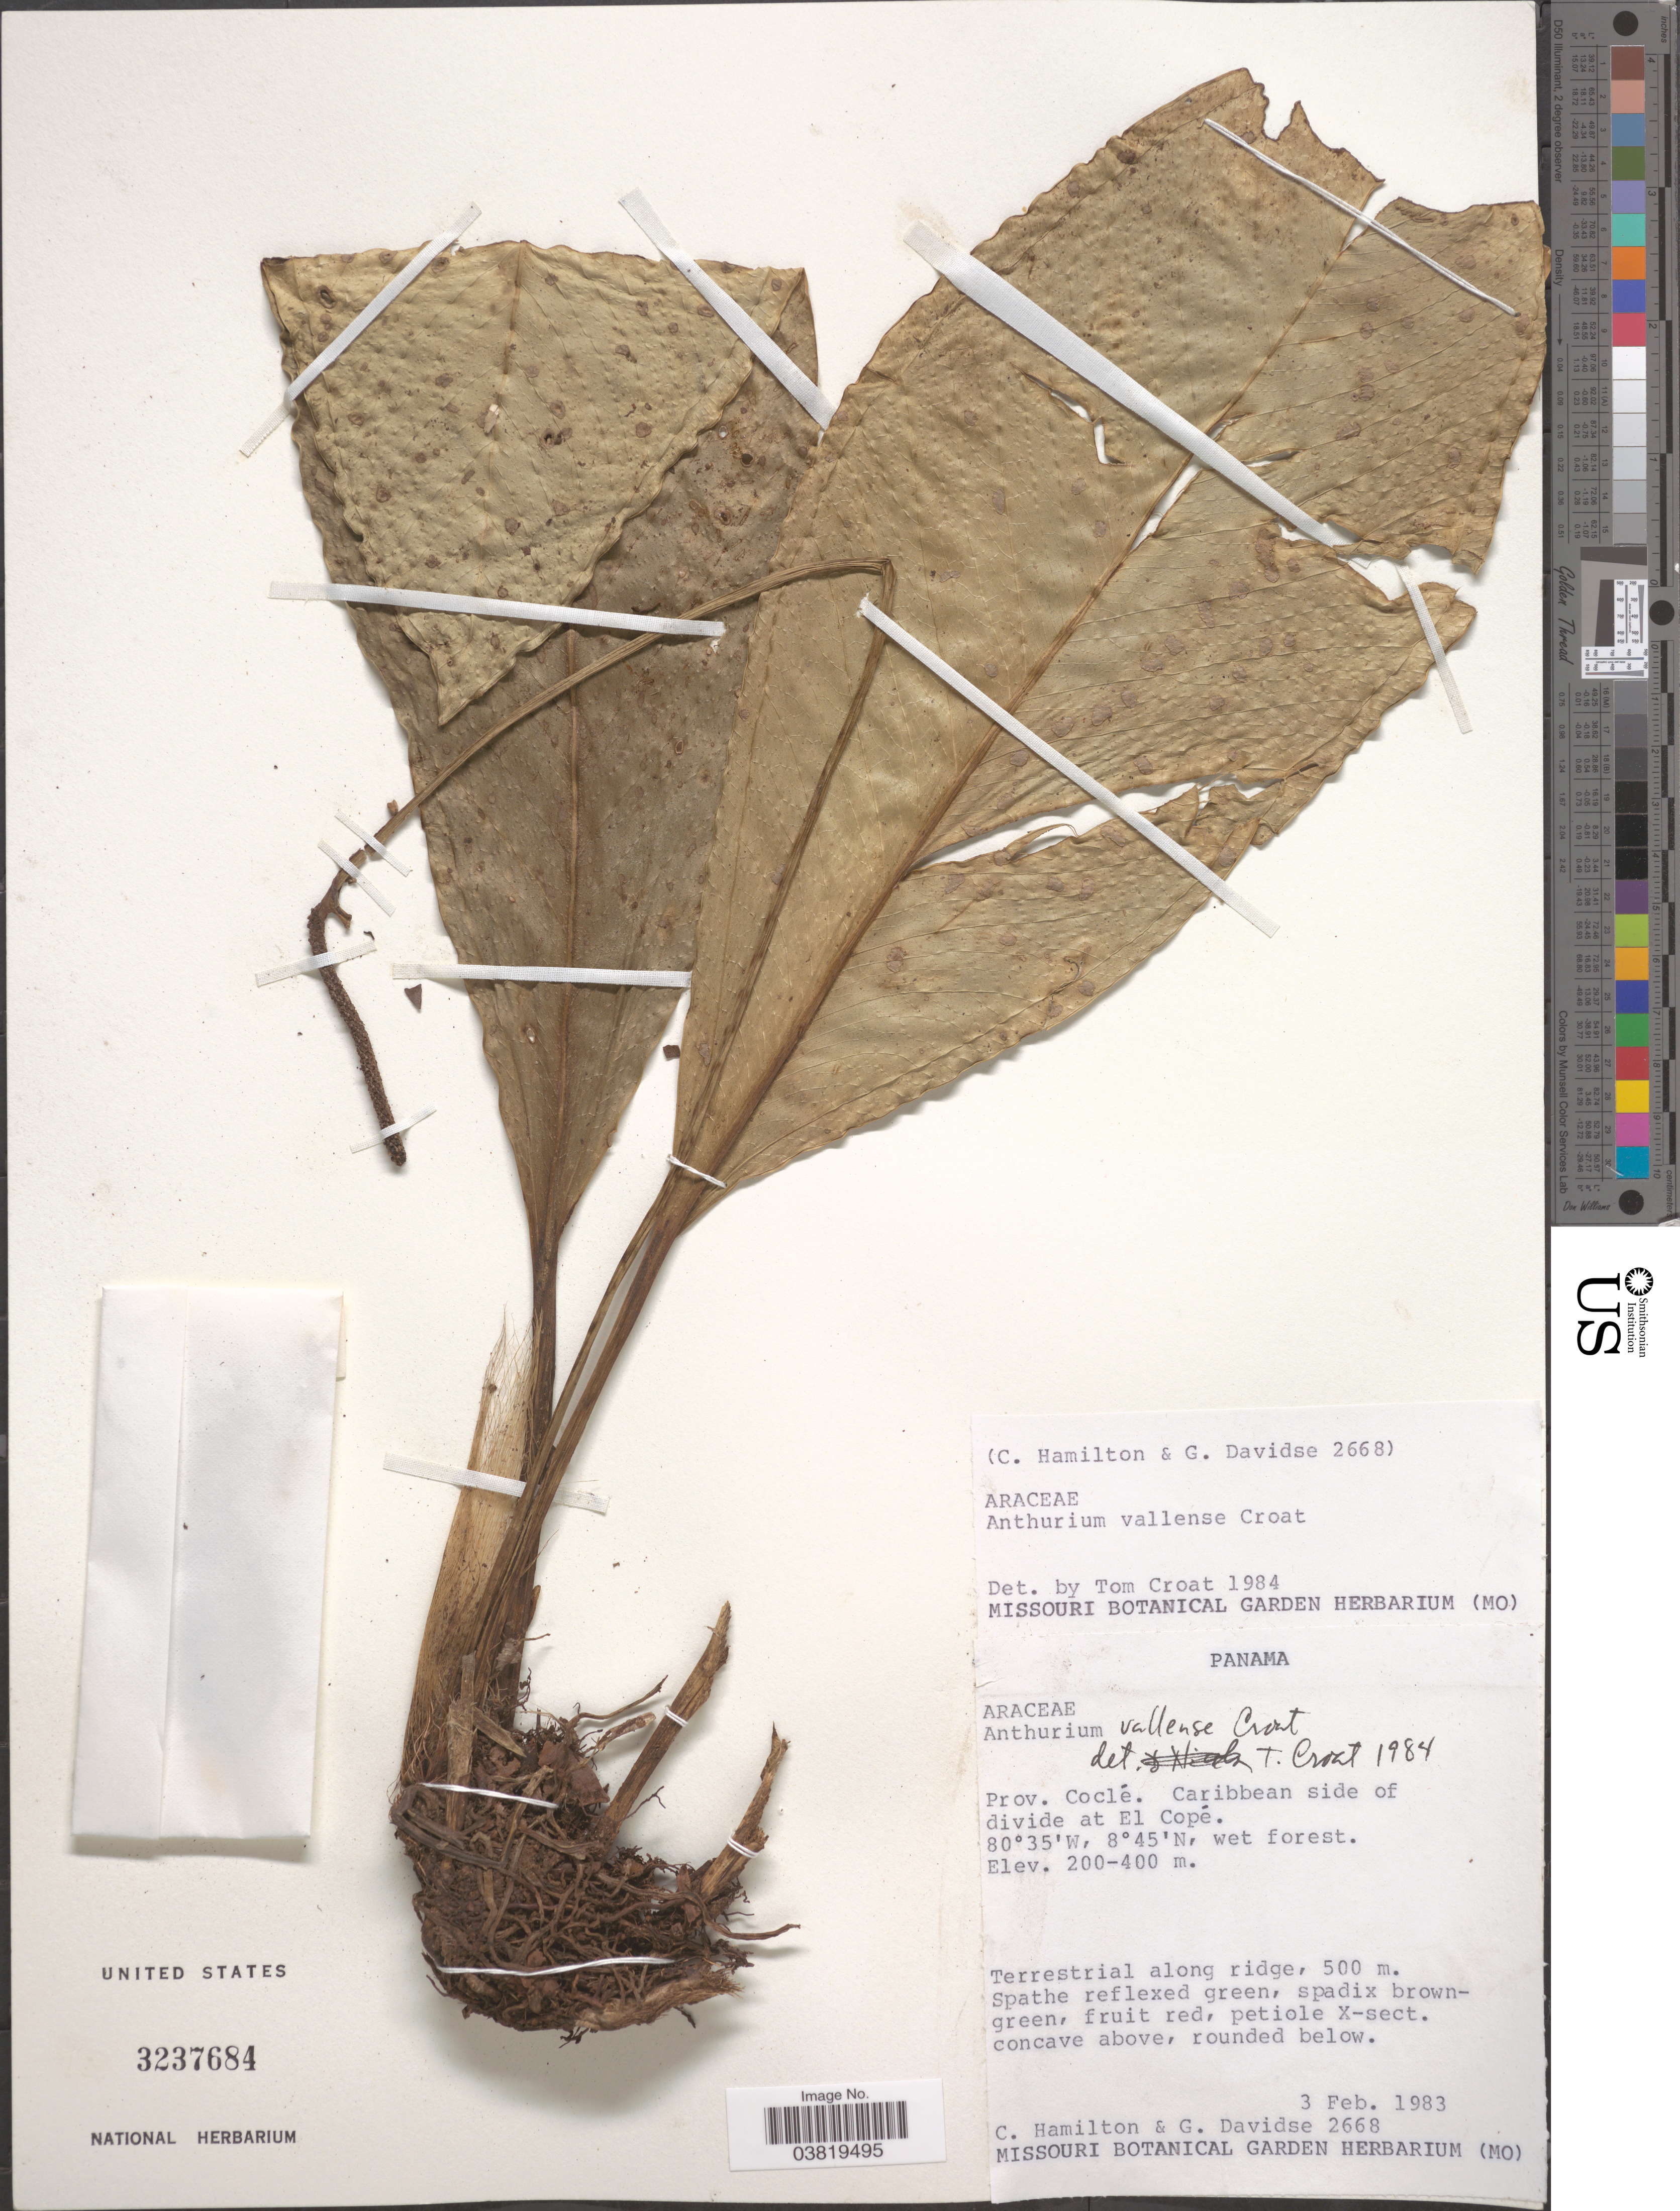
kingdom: Plantae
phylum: Tracheophyta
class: Liliopsida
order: Alismatales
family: Araceae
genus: Anthurium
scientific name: Anthurium vallense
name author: Croat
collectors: C. Hamilton & G. Davidse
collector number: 2668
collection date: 1983-02-03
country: Panama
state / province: Cocle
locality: Caribbean side of divide at El Copé.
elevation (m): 200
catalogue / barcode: US 3237684